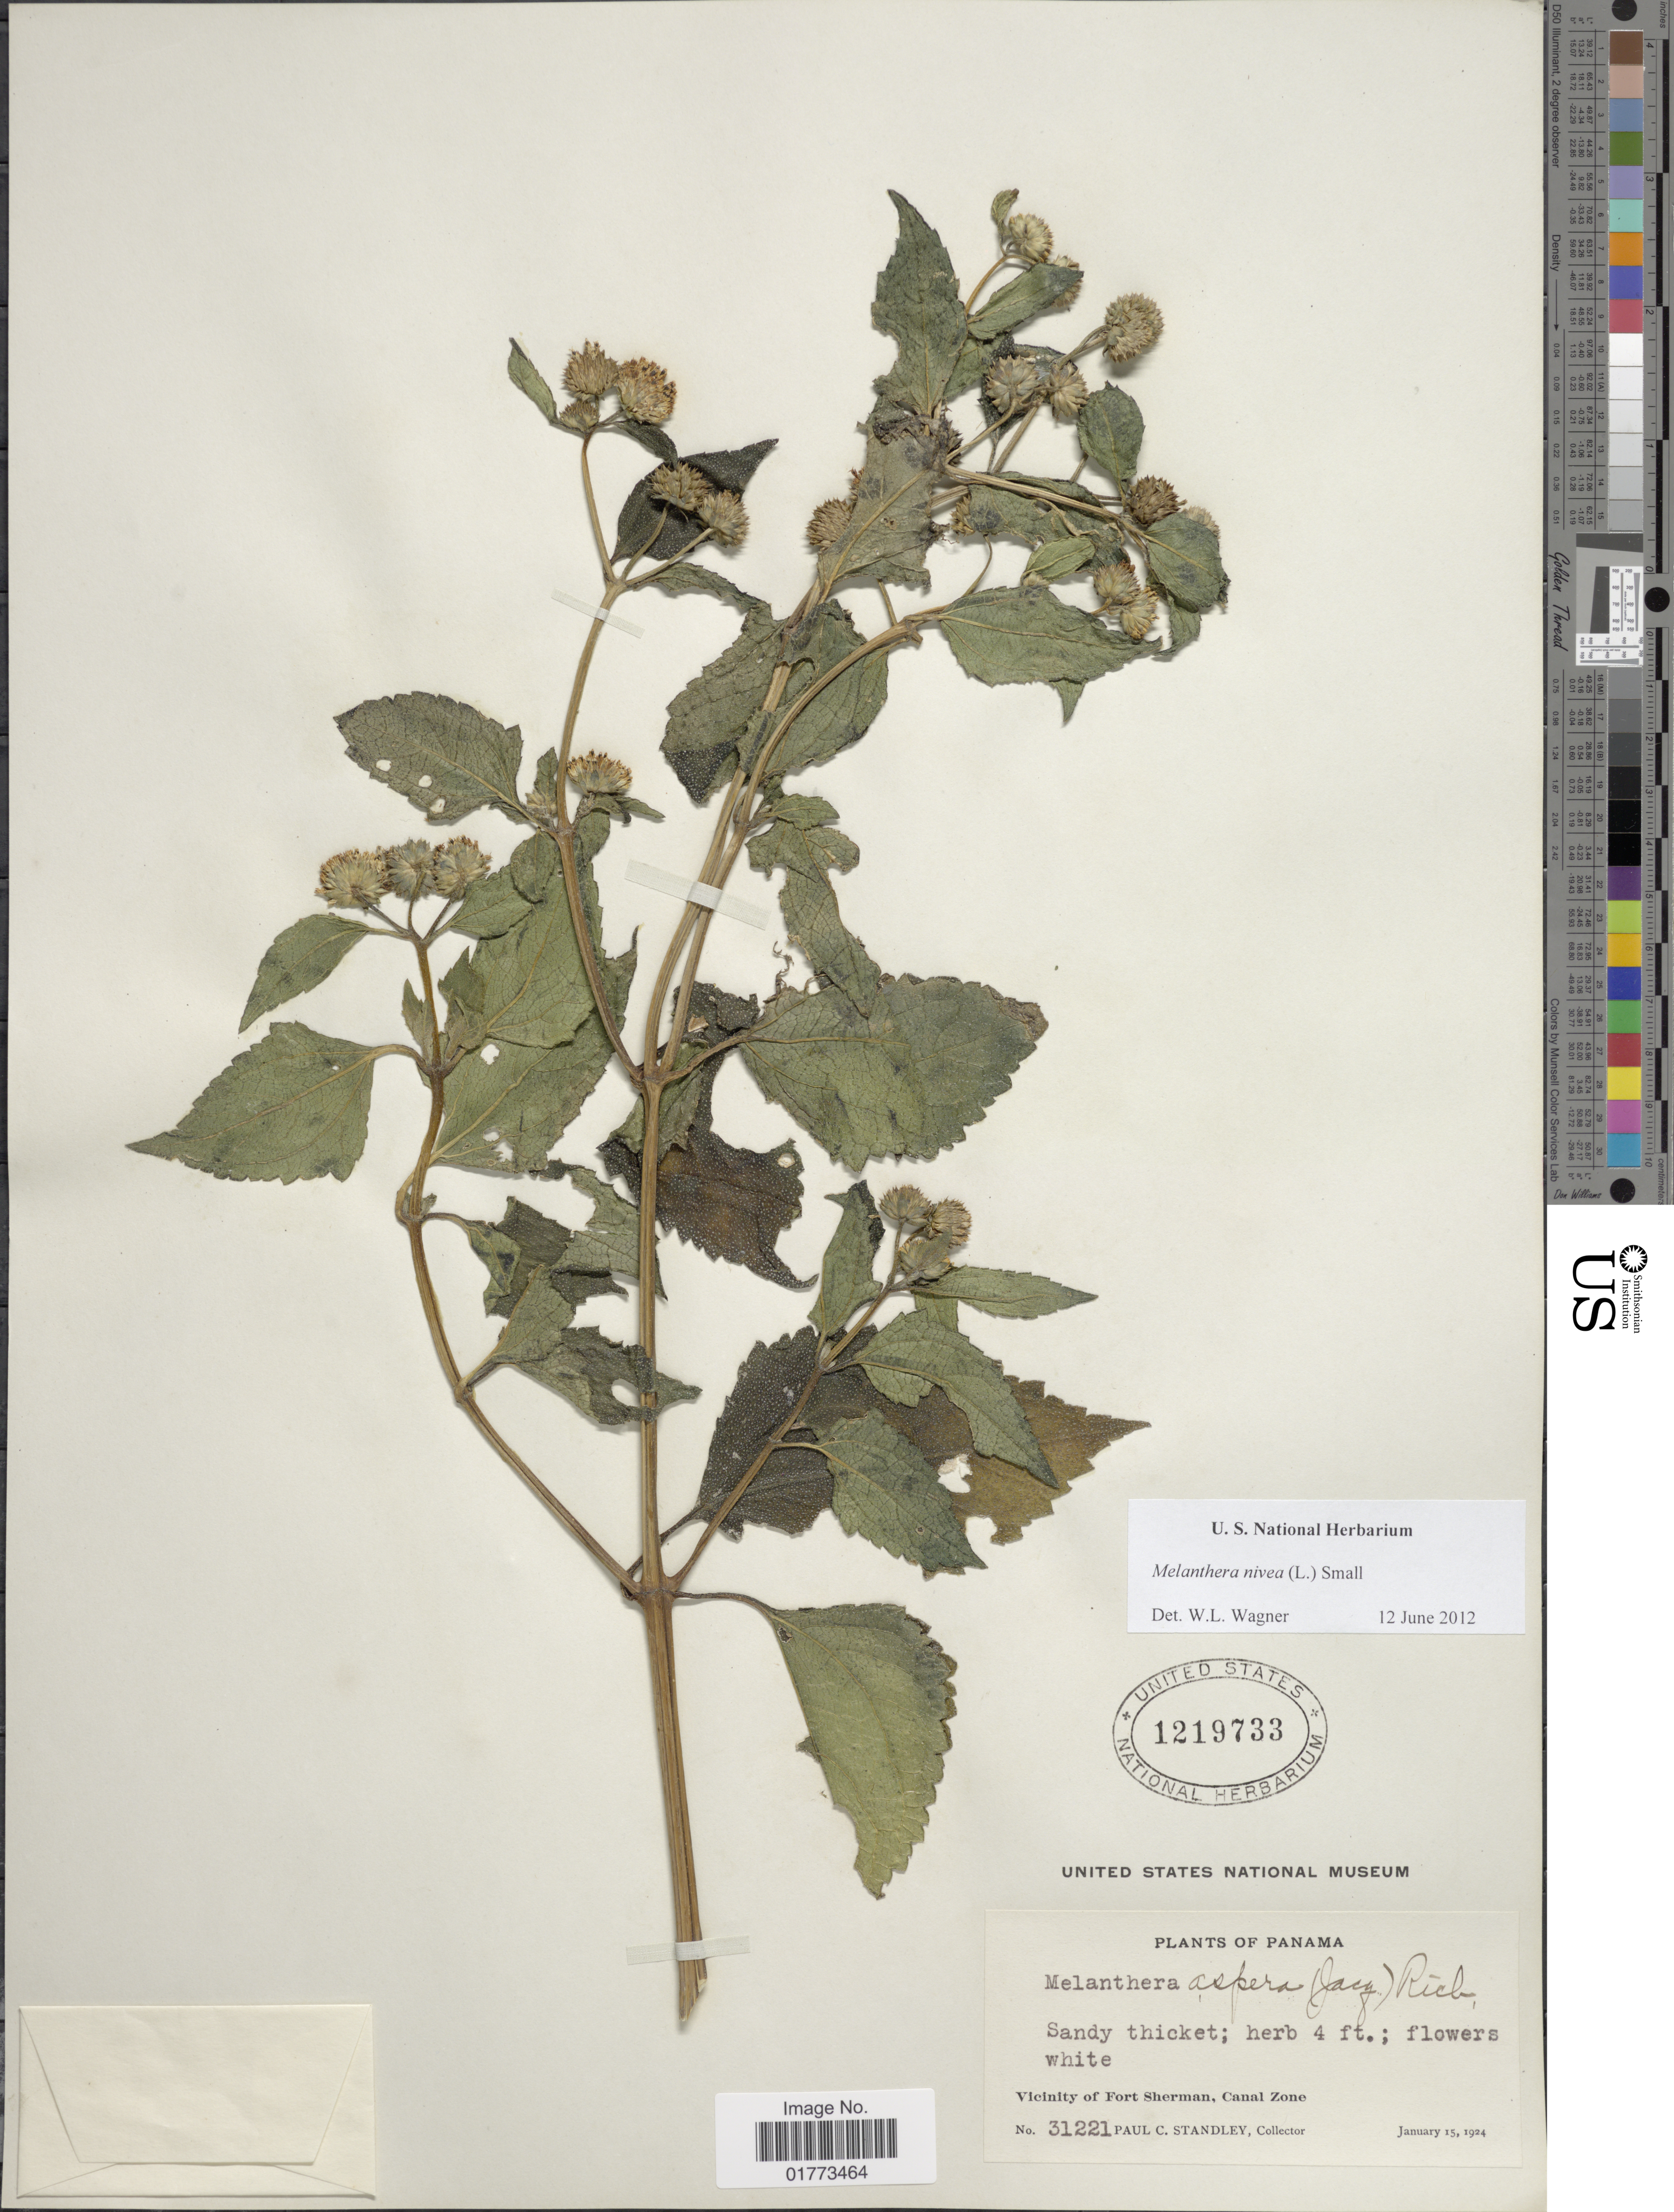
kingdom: Plantae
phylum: Tracheophyta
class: Magnoliopsida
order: Asterales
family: Asteraceae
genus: Melanthera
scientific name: Melanthera nivea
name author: (L.) Small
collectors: P. C. Standley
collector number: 31221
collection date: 1924-01-15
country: Panama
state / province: Colón / Panamá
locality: Vicinity of Fort Sherman, Canal Zone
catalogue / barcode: US 1219733